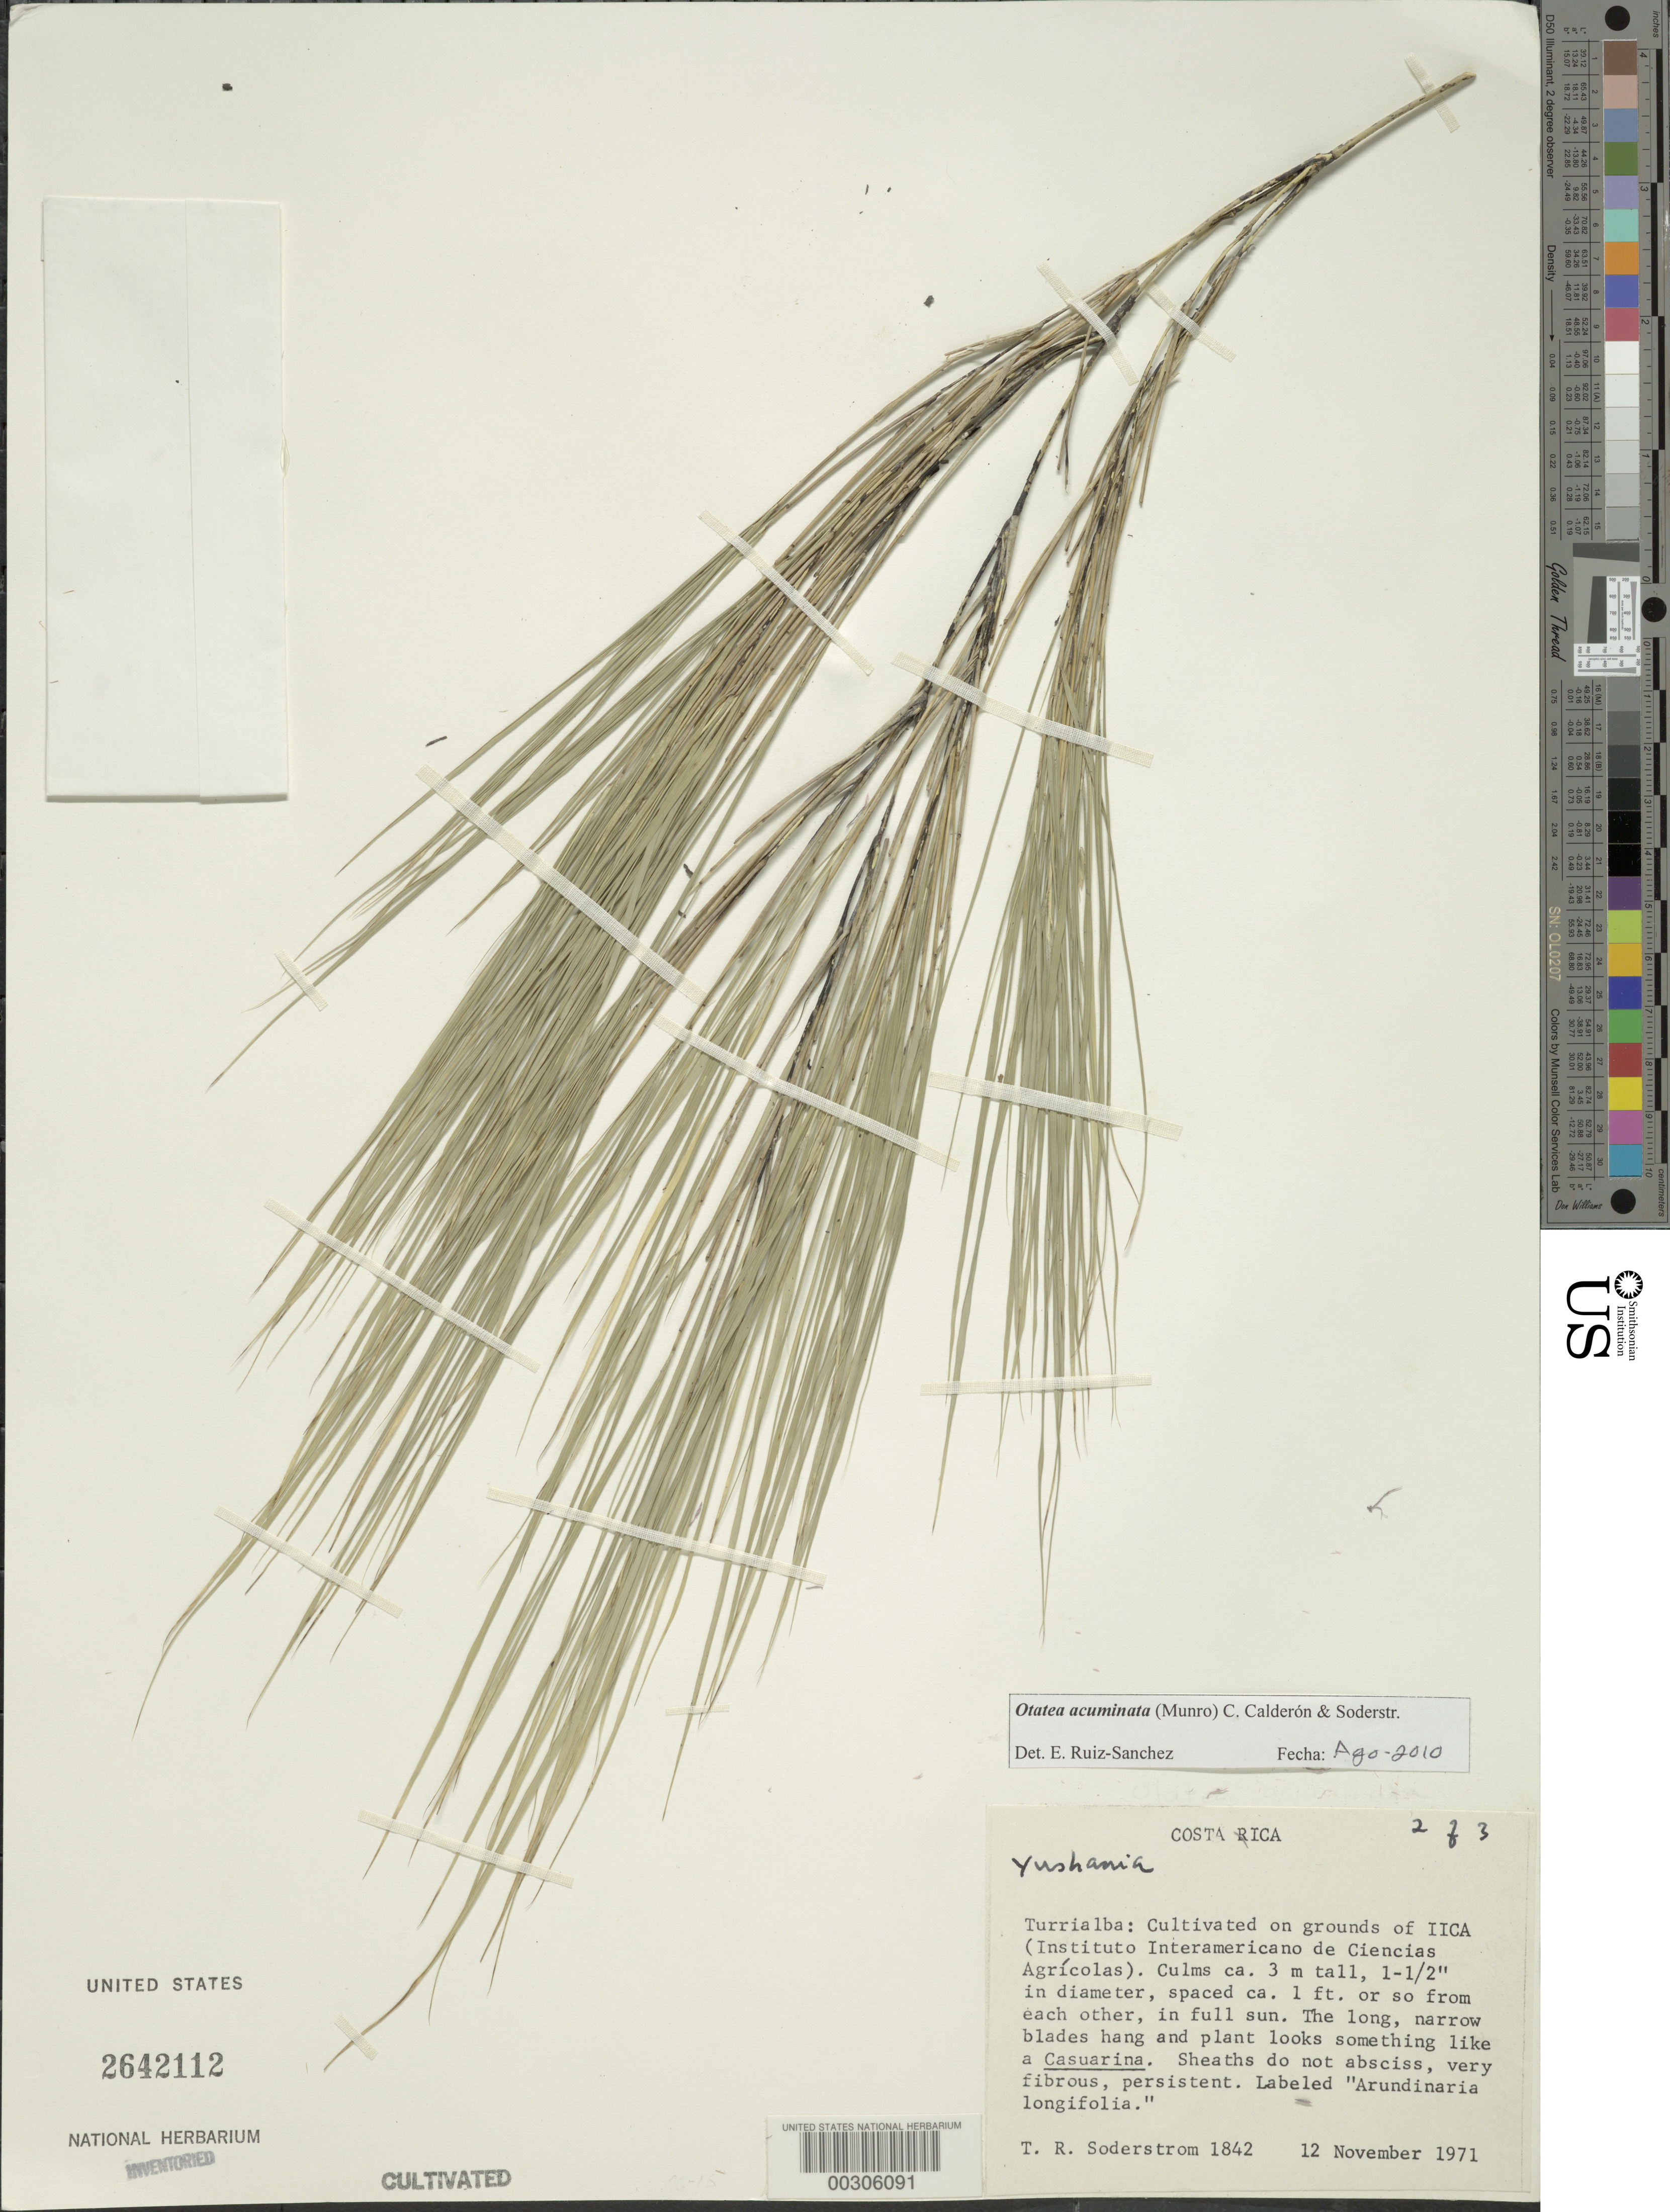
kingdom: Plantae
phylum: Tracheophyta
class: Liliopsida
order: Poales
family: Poaceae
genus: Otatea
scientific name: Otatea acuminata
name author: (Munro) C. E. Calderón & Soderstr.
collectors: T. R. Soderstrom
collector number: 1842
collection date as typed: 12 Nov 1971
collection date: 1971-11-12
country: Costa Rica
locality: Turrialba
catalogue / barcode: US 2642112